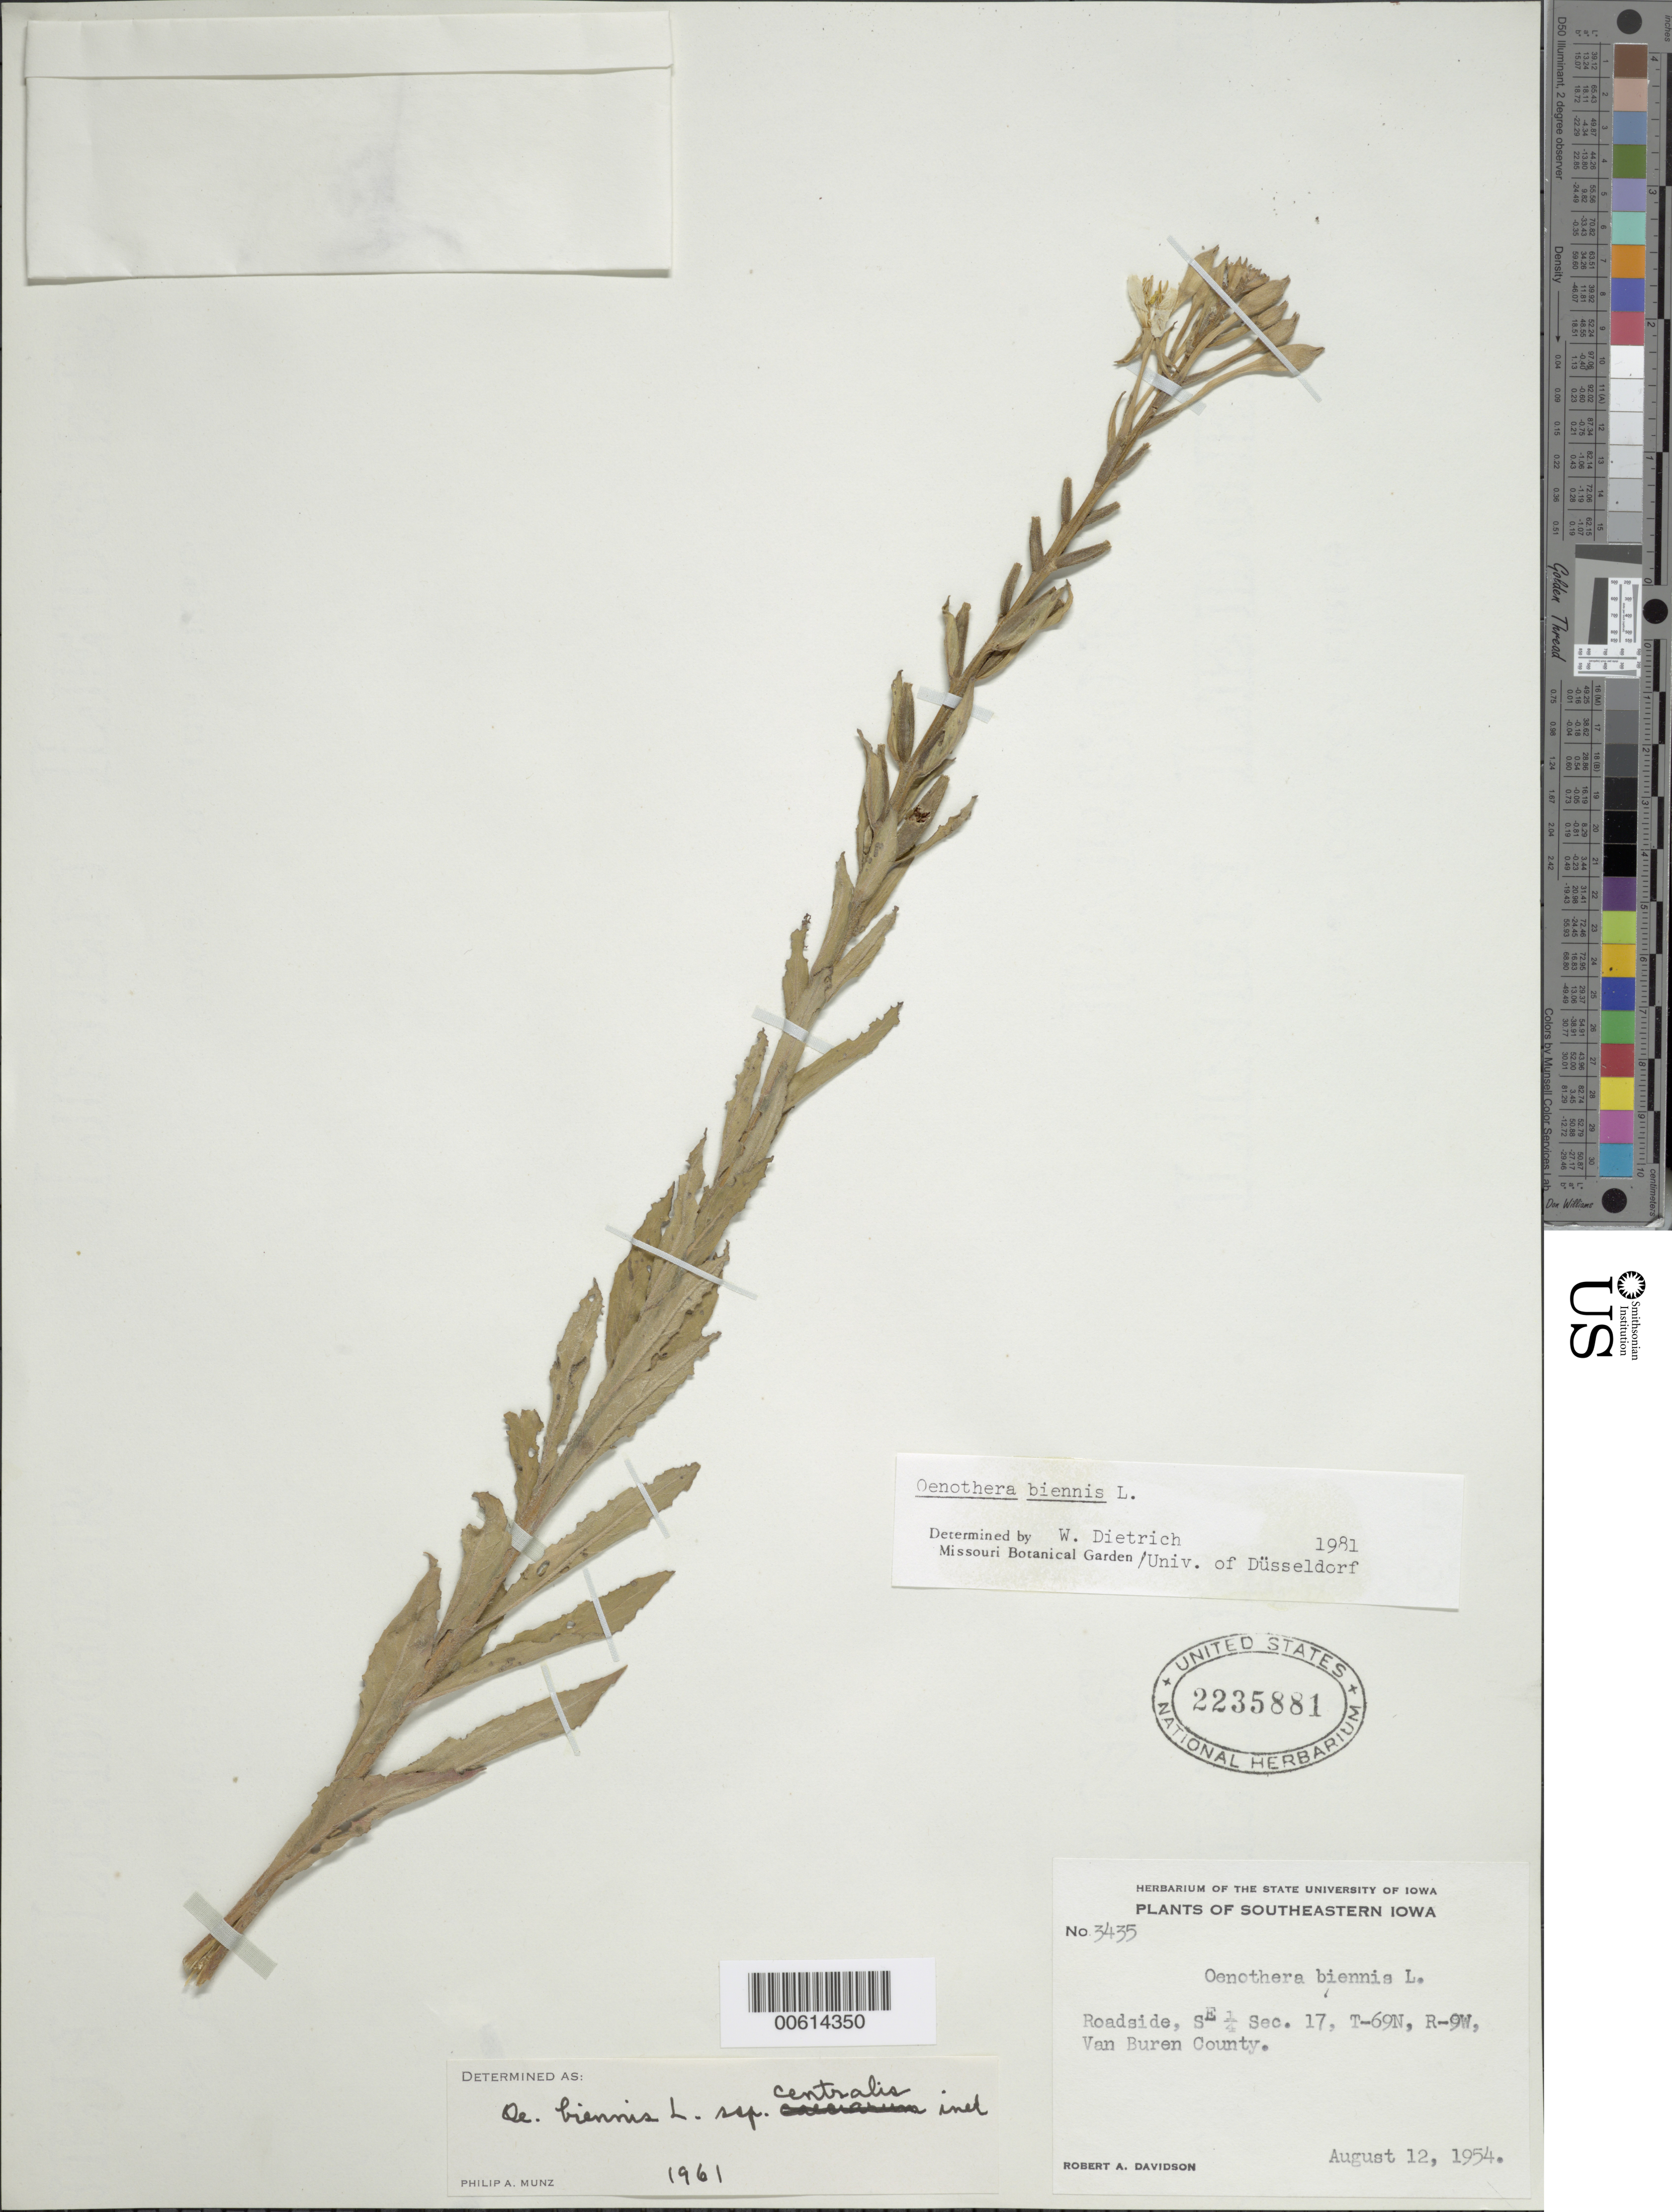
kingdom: Plantae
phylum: Tracheophyta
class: Magnoliopsida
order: Myrtales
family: Onagraceae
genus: Oenothera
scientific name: Oenothera biennis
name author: L.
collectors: R. A. Davidson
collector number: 3435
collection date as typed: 12 Aug 1954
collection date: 1954-08-12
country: United States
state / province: Iowa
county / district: Van Buren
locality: SE 1/4 Sec 17, T-69N, R-9W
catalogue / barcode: US 2235881